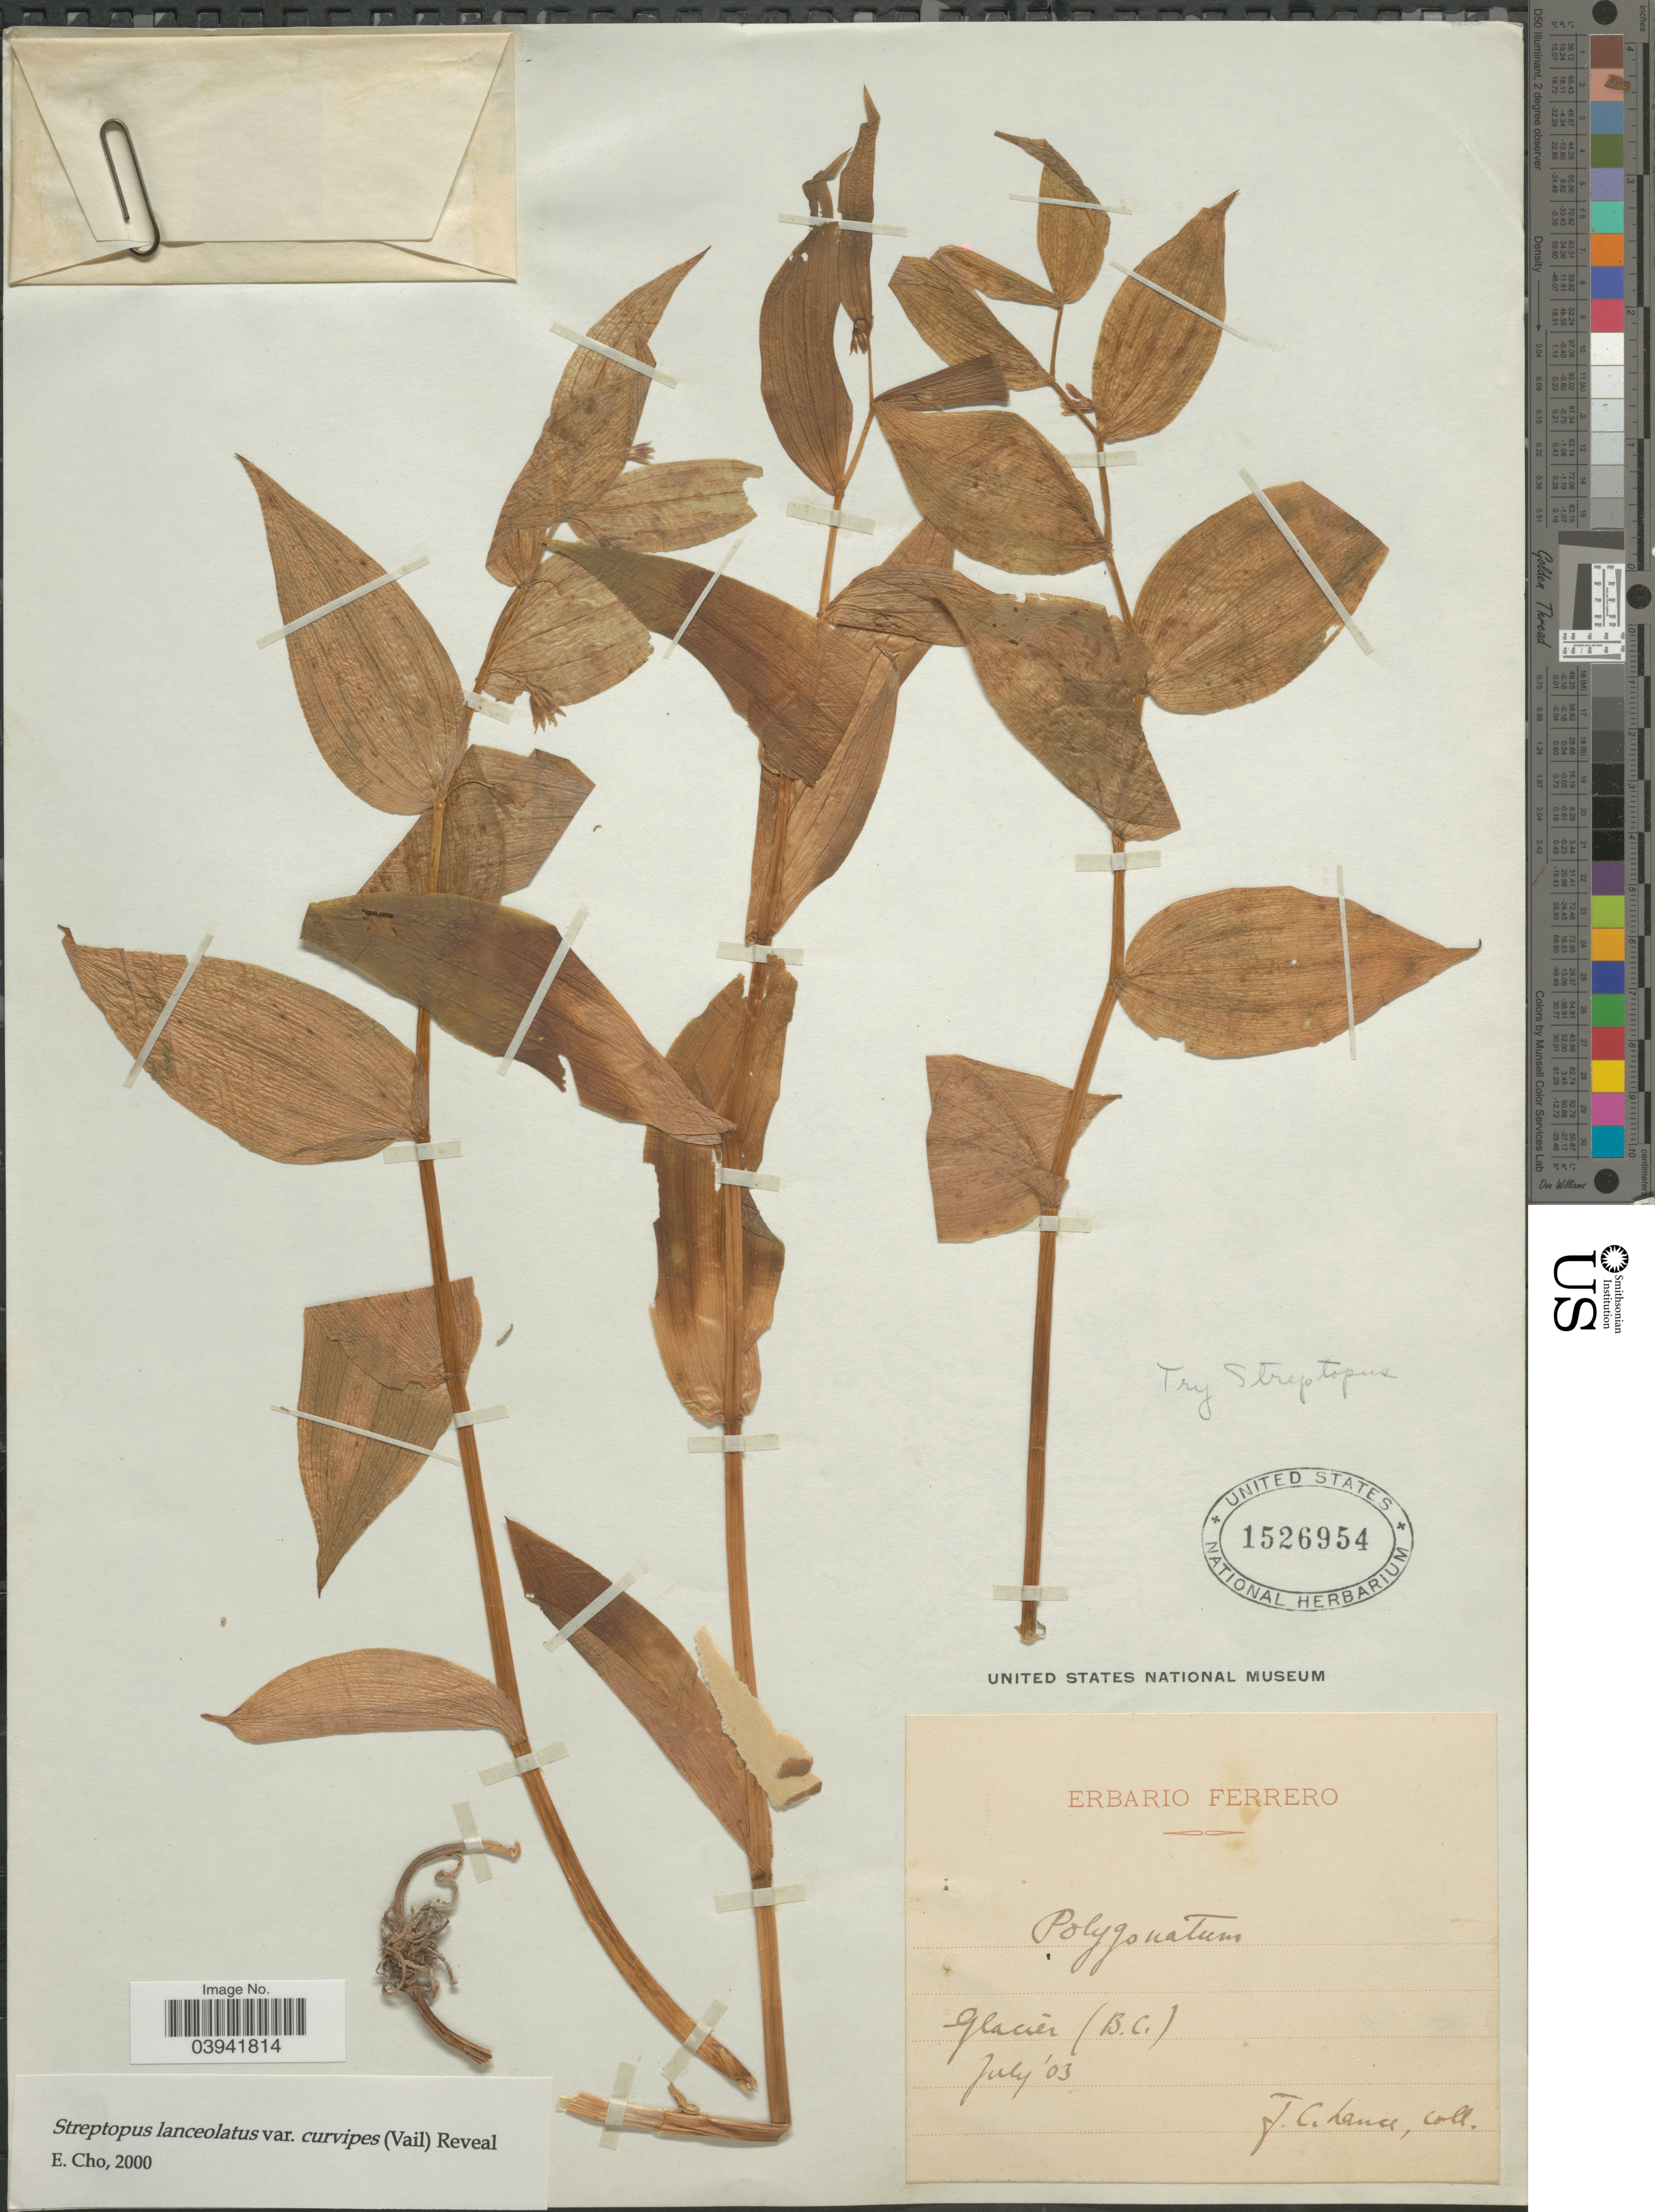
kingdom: Plantae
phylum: Tracheophyta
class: Liliopsida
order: Liliales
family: Liliaceae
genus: Streptopus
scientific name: Streptopus lanceolatus var. curvipes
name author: (Vail) Reveal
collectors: F. Lance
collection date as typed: Transcribed d/m/y: /7/3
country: Canada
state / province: British Columbia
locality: Glacier.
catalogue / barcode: US 1526954